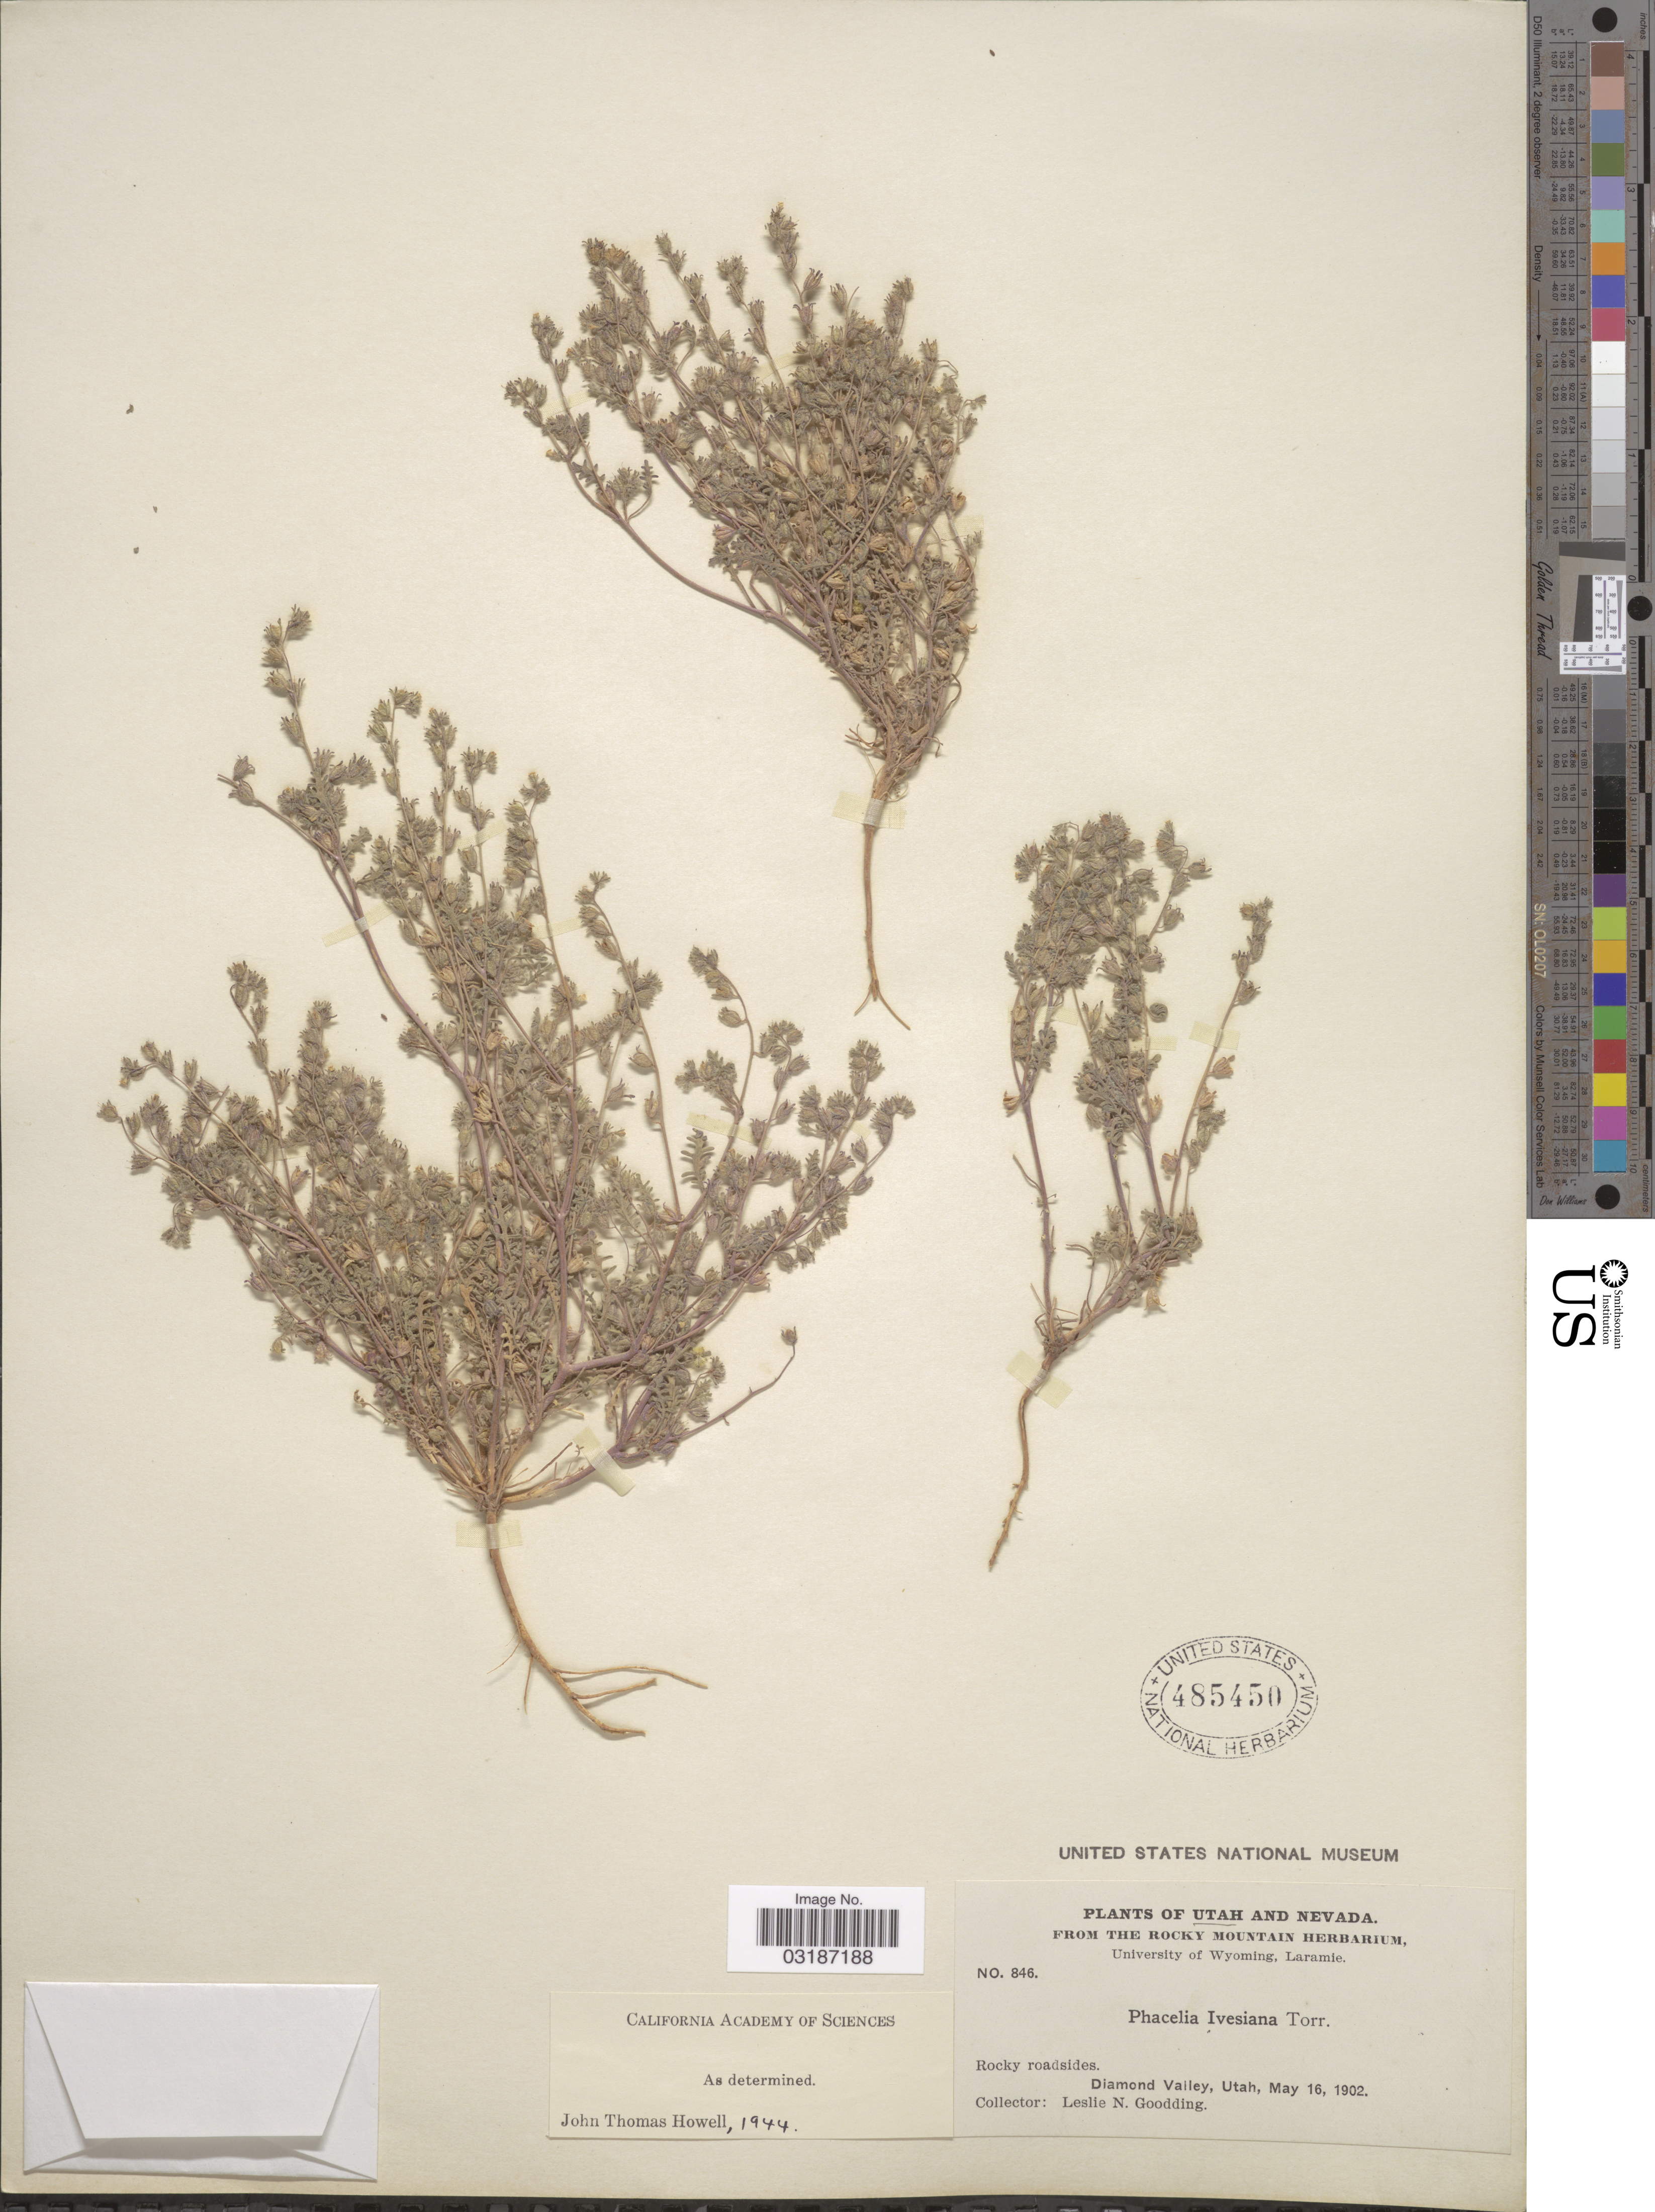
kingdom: Plantae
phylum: Tracheophyta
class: Magnoliopsida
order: Boraginales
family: Hydrophyllaceae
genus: Phacelia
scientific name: Phacelia ivesiana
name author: Torr.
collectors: L. N. Goodding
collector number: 846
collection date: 1902-05-16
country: United States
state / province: Utah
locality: Diamond Valley.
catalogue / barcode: US 485450